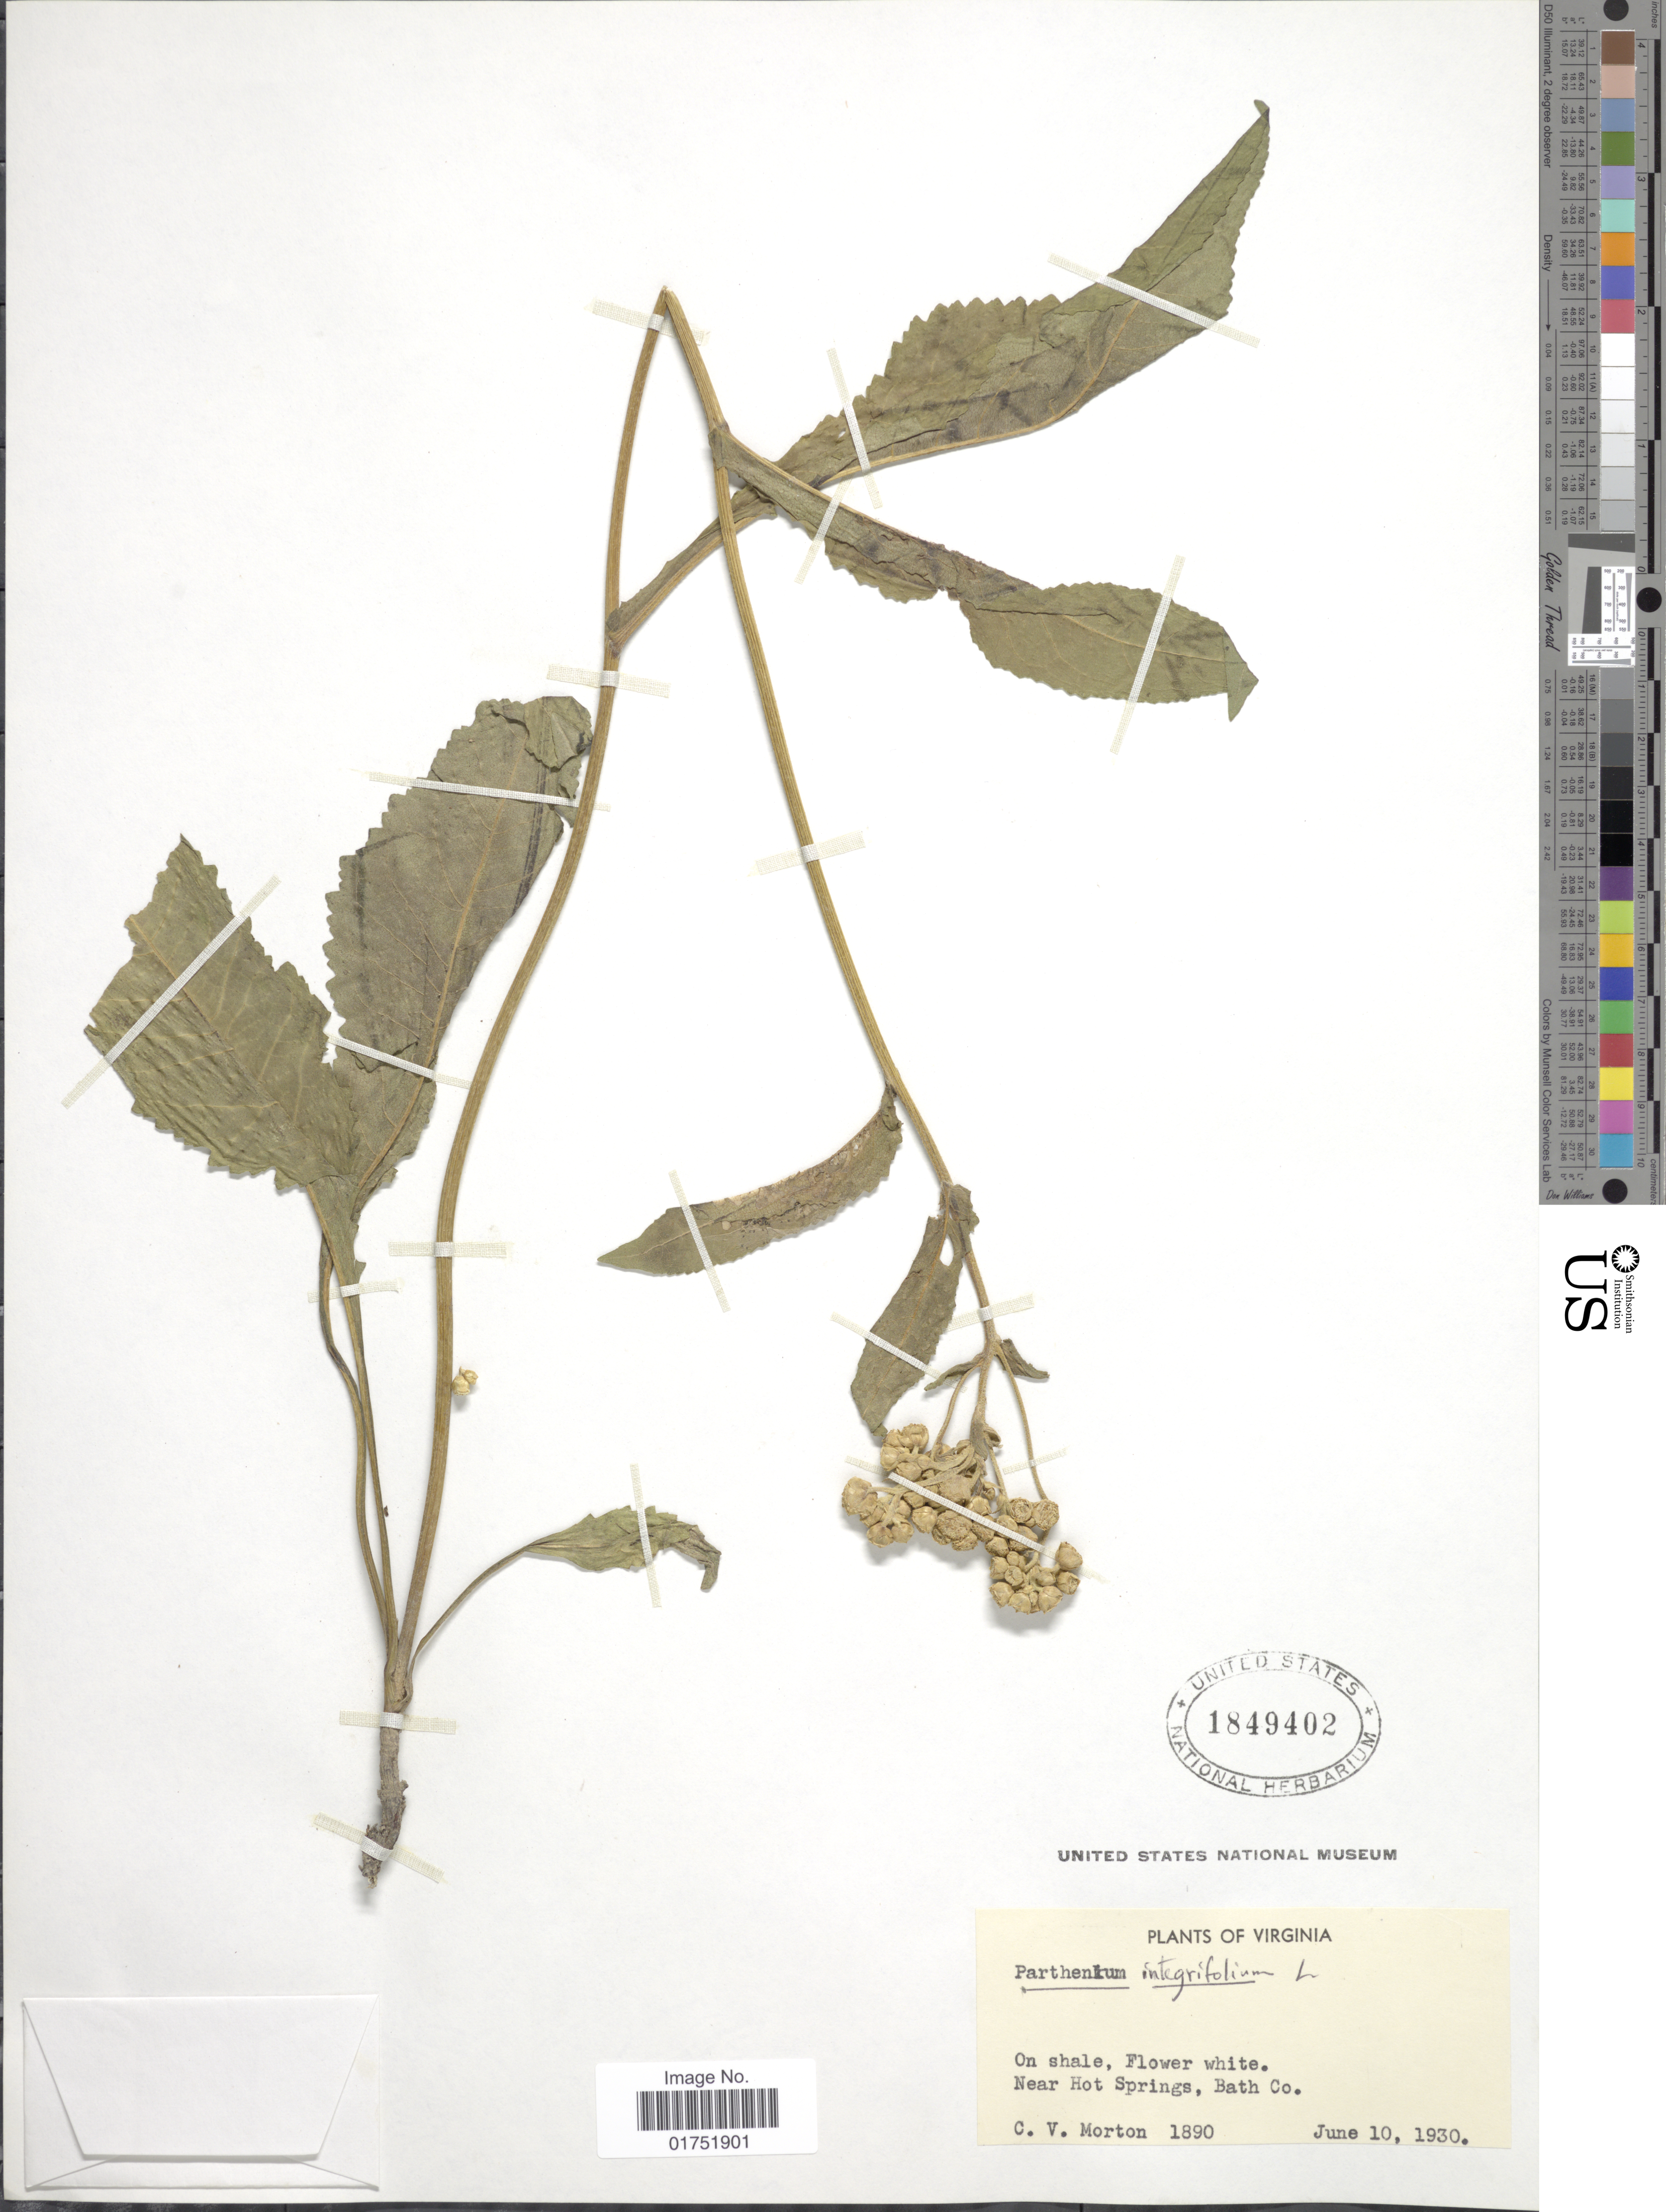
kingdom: Plantae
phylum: Tracheophyta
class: Magnoliopsida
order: Asterales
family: Asteraceae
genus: Parthenium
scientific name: Parthenium integrifolium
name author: L.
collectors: C. V. Morton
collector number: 1890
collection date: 1930-06-10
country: United States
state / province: Virginia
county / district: Bath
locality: Near Hot Springs, Bath Co.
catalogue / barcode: US 1849402